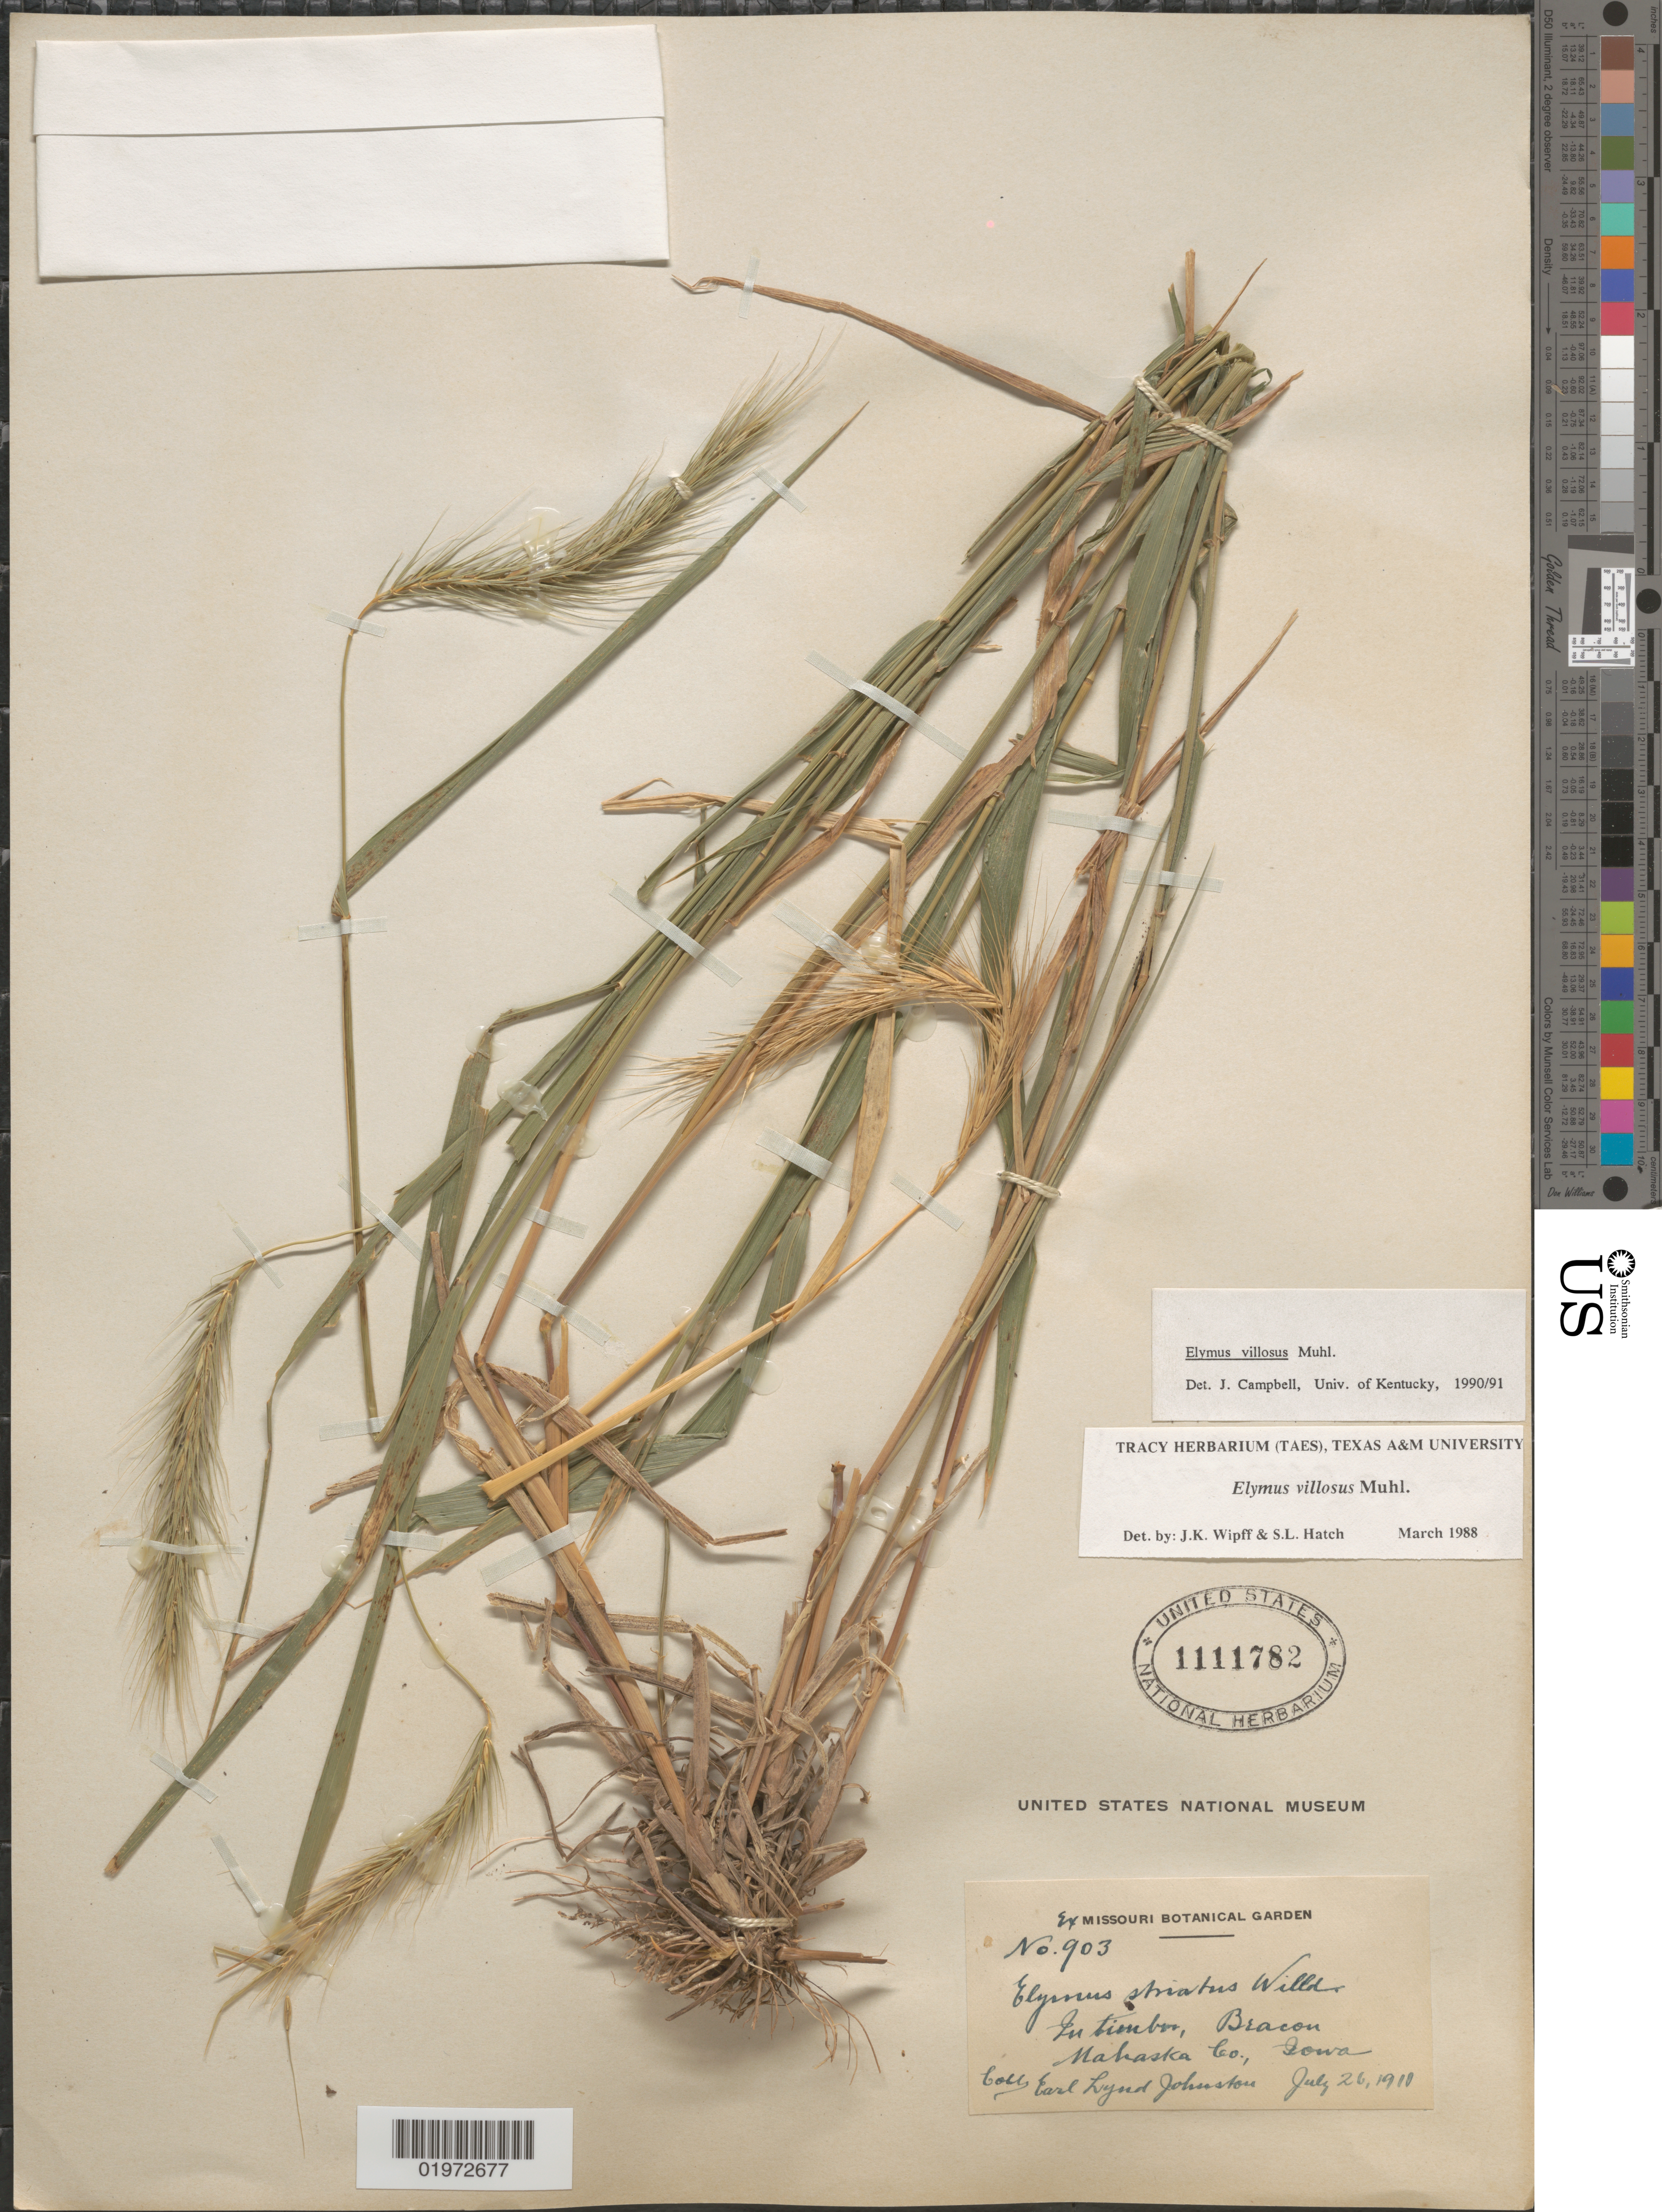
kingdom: Plantae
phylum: Tracheophyta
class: Liliopsida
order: Poales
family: Poaceae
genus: Elymus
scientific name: Elymus villosus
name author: Muhl. ex Willd.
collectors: E. L. Johnston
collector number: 903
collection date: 1910-07-26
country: United States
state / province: Iowa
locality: In timber, Bracon Mabaska Co.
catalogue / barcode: US 1111782